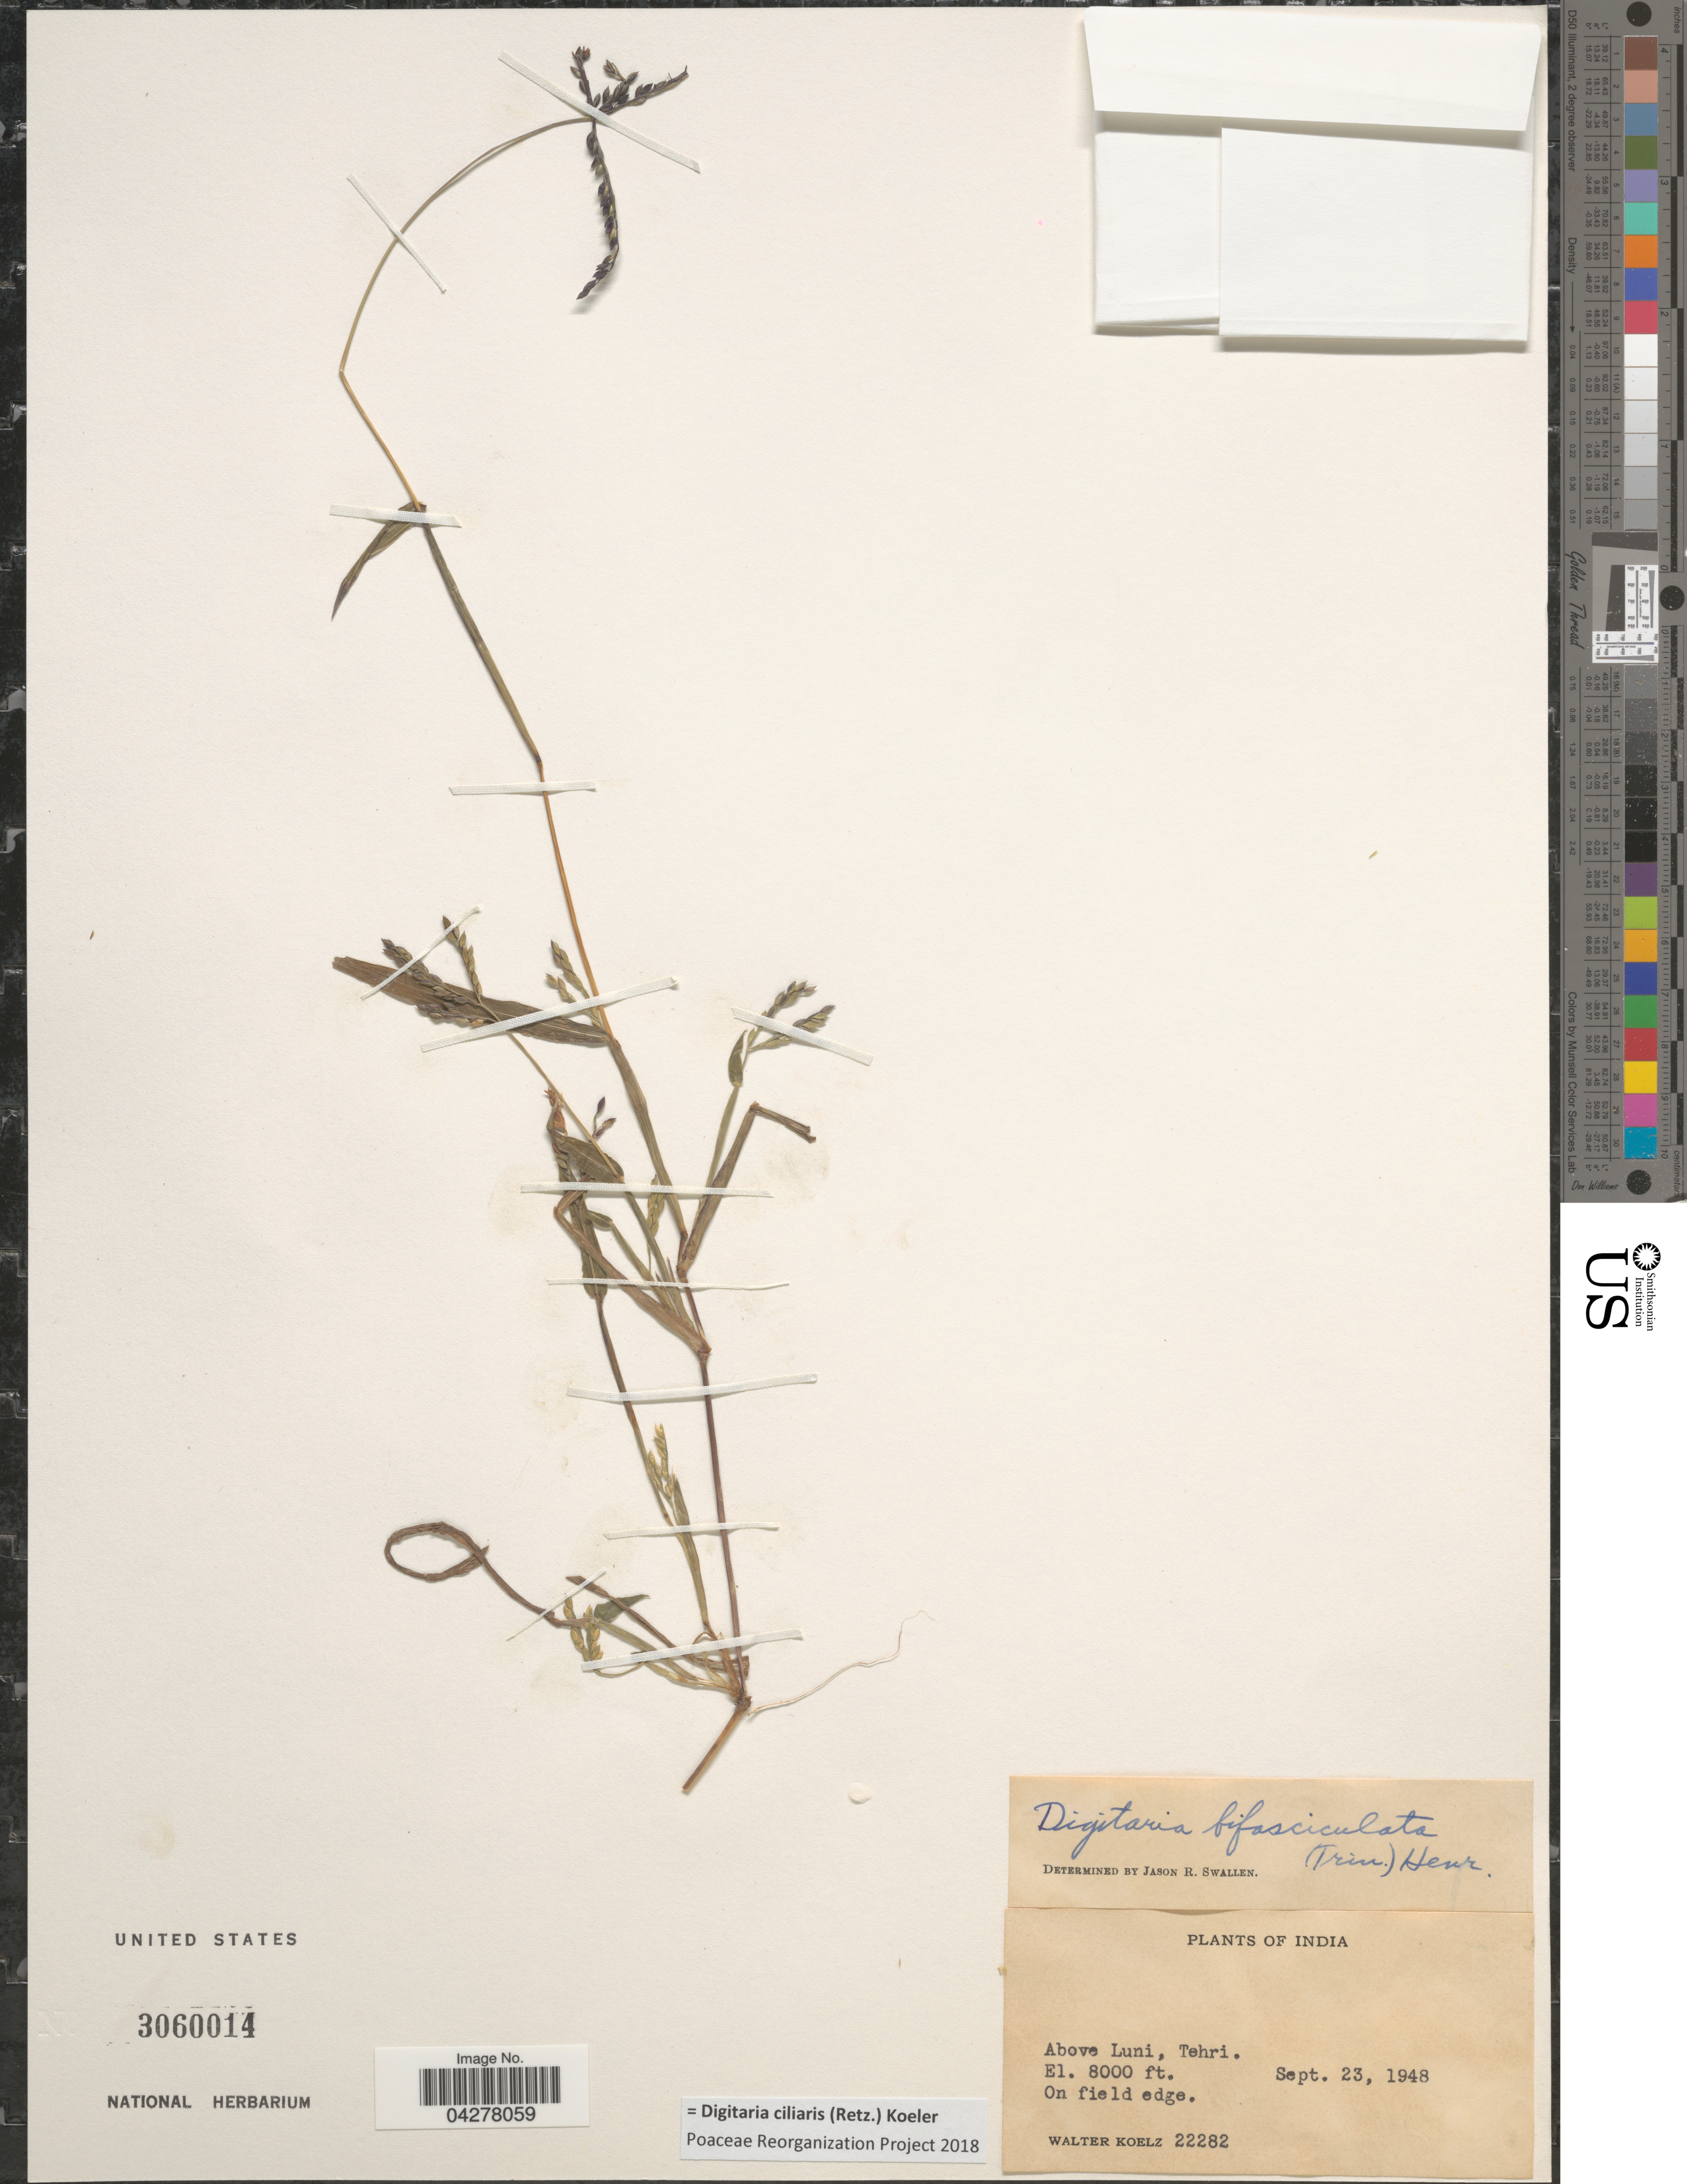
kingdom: Plantae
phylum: Tracheophyta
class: Liliopsida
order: Poales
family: Poaceae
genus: Digitaria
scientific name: Digitaria compacta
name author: (Roth) Veldkamp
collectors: W. N. Koelz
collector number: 22282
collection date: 1948-09-23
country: India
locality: Above Luni, Tehri. On field edge.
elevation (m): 2438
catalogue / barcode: US 3060014